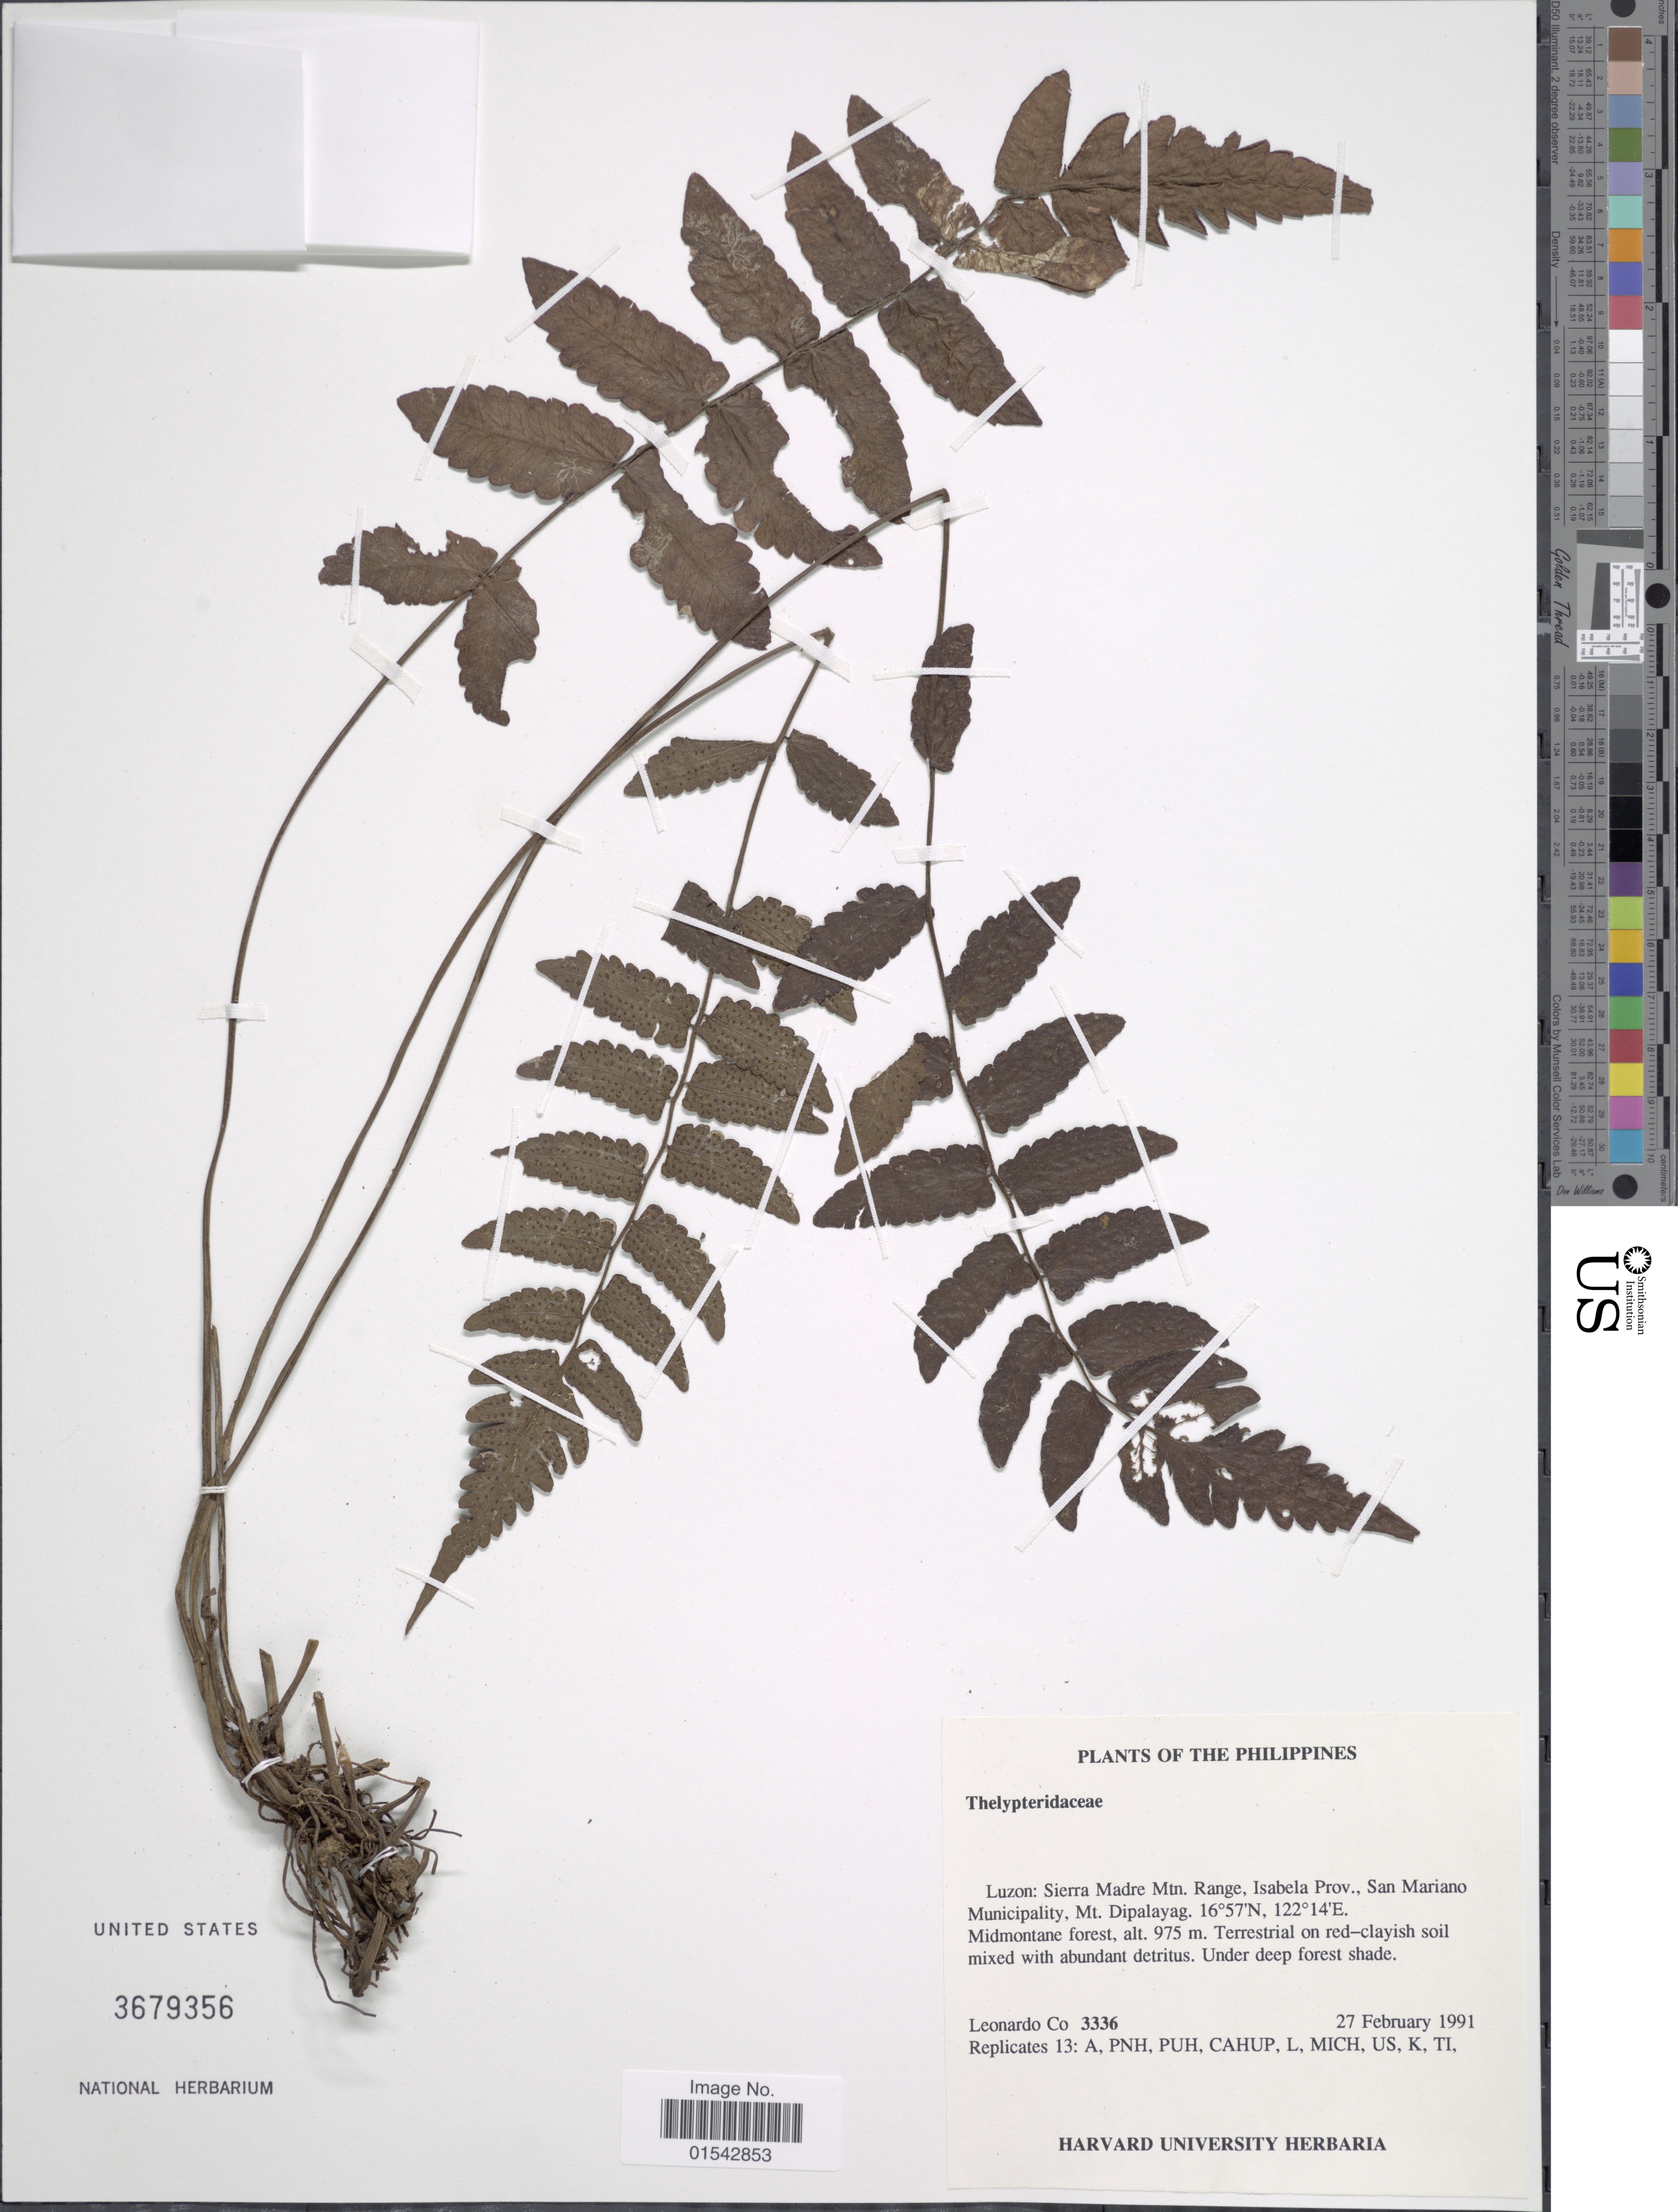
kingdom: Plantae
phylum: Tracheophyta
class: Polypodiopsida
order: Polypodiales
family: Thelypteridaceae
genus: Cyclosorus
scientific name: Cyclosorus sp.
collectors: L. Co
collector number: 3336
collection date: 1991-02-27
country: Philippines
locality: Luzon: Sierra Madre Mtn. Range, Isabela Prov., San Mariano Municipality, Mt. Dipalayag.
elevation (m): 975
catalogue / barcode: US 3679356